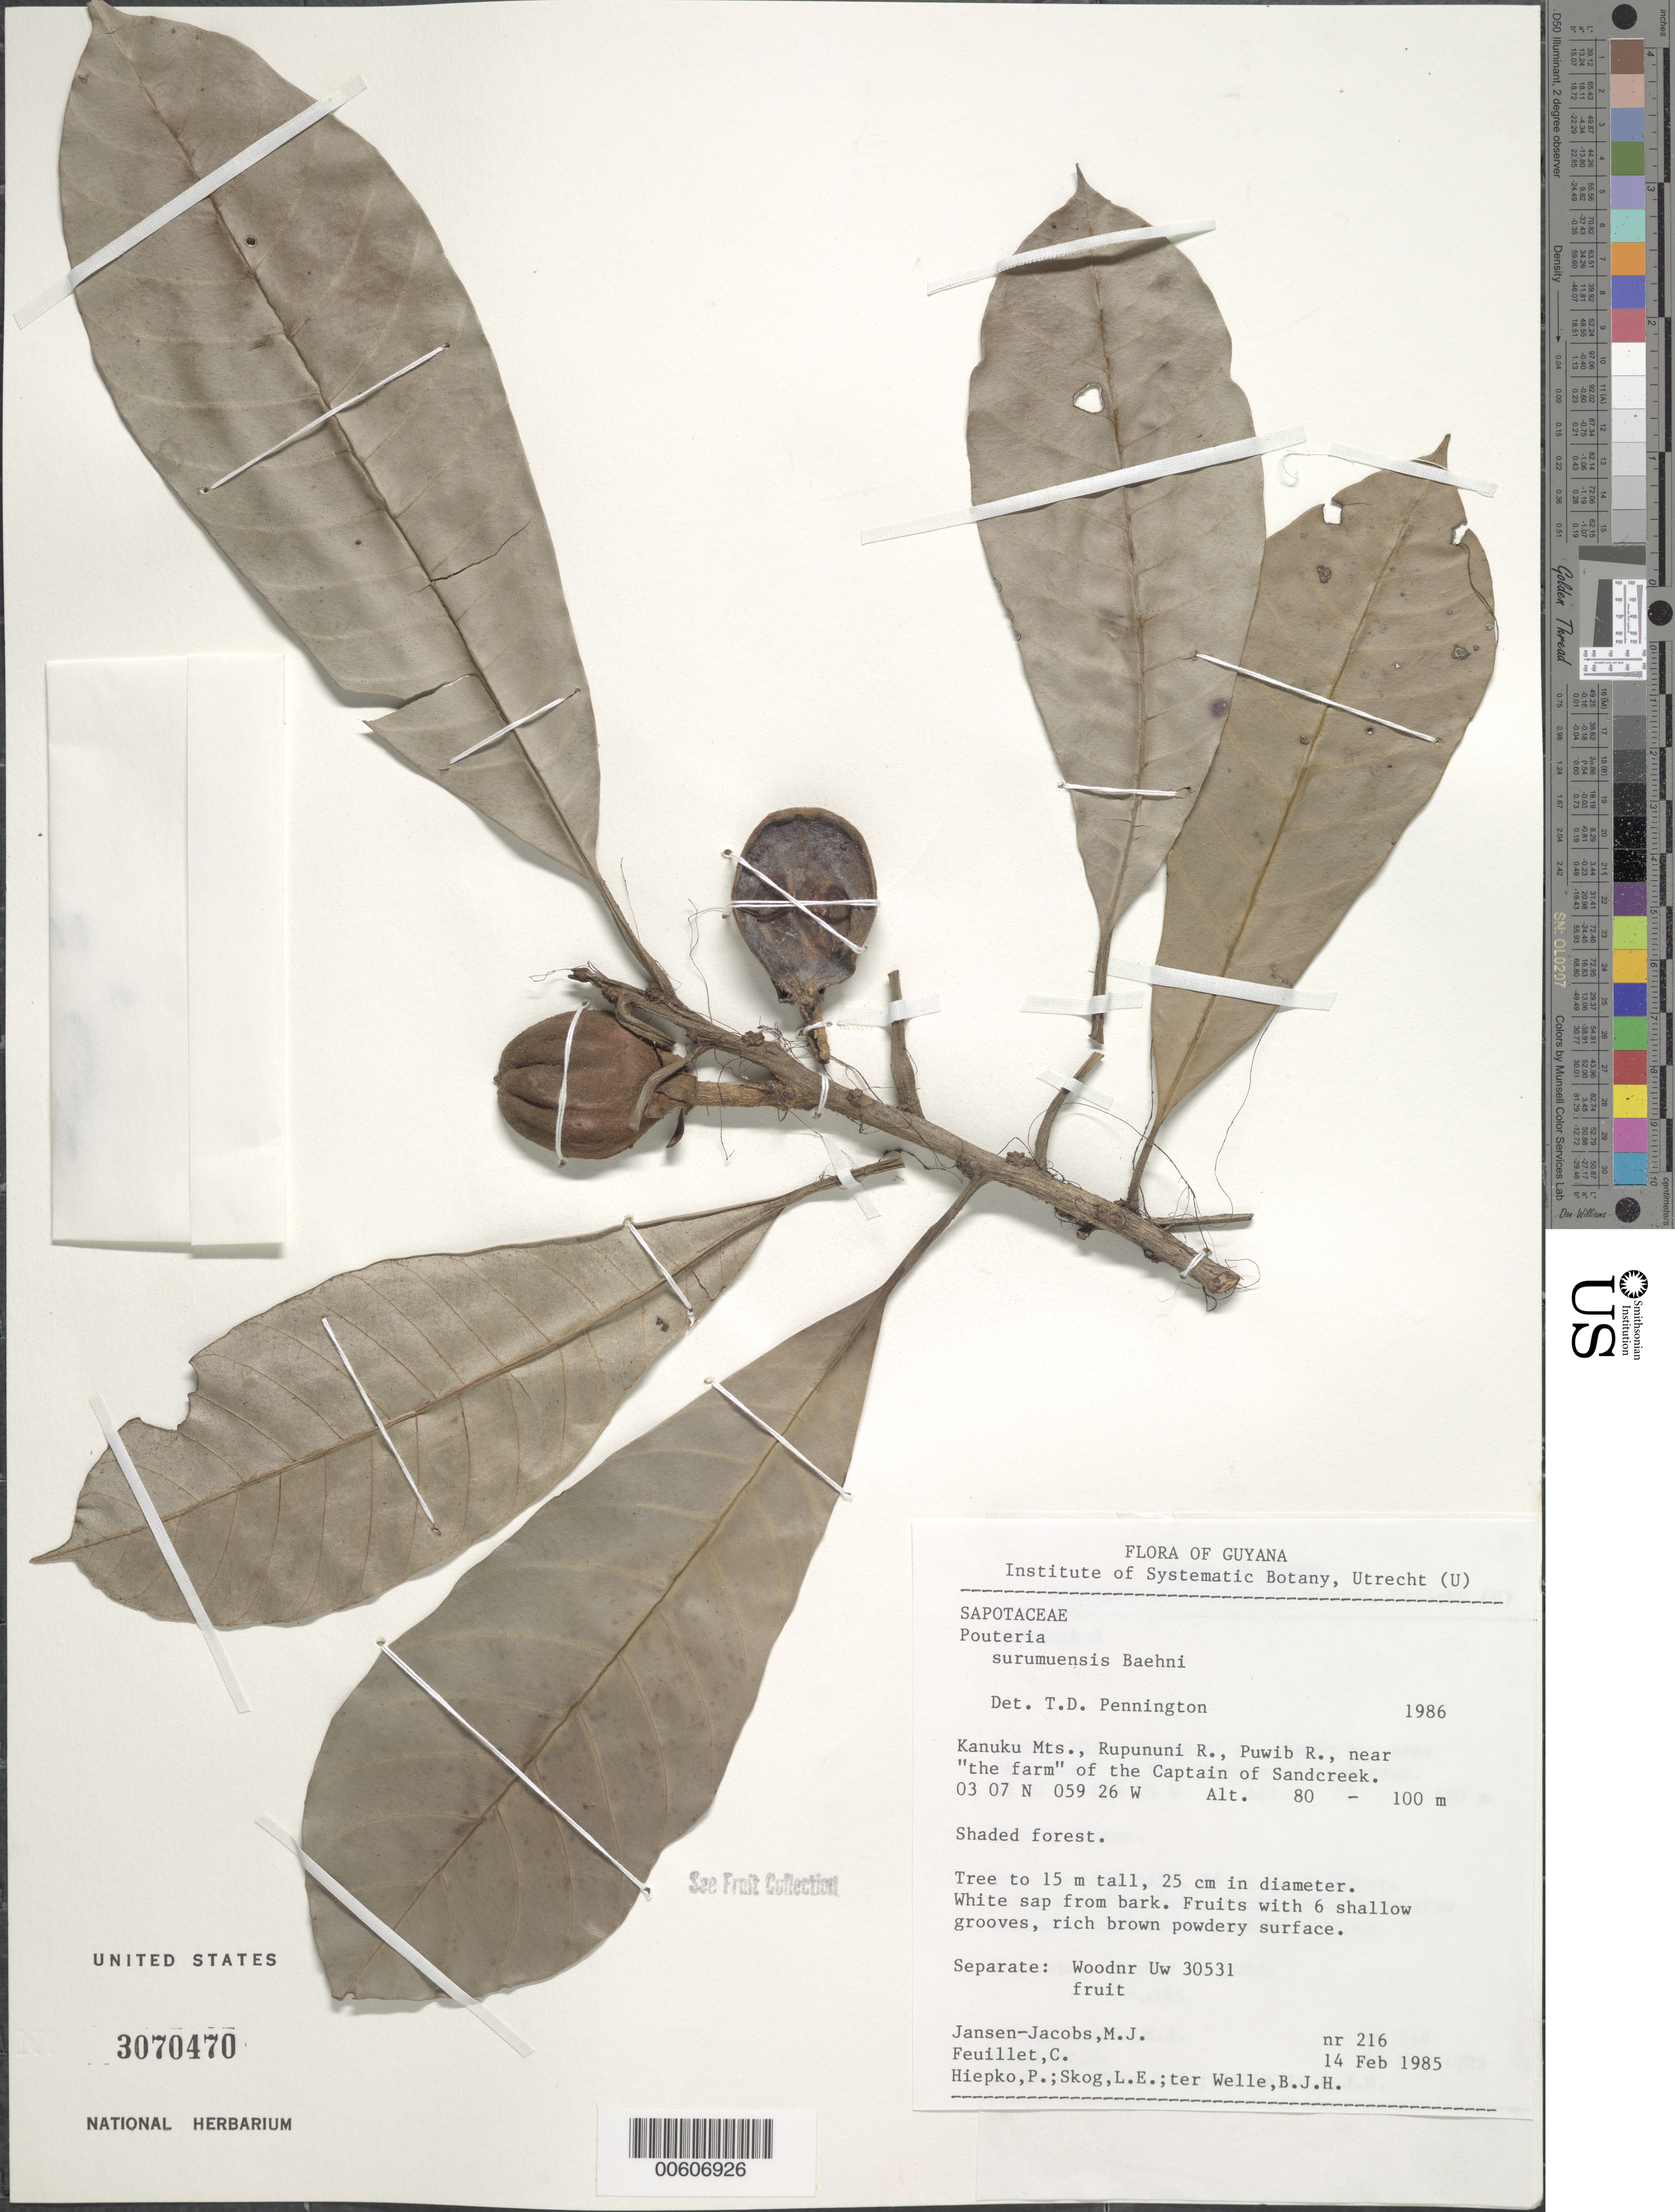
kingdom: Plantae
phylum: Tracheophyta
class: Magnoliopsida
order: Ericales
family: Sapotaceae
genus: Pouteria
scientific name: Pouteria surumuensis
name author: Baehni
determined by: Pennington, T. D., (K)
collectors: M. J. Jansen-Jacobs, C. Feuillet, P. H. Hiepko, L. E. Skog & B. Welle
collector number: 216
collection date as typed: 14-Feb-85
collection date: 1985-02-14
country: Guyana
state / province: U. Takutu-U. Essequibo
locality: Kanuku Mts., Rupununi R., Puwib R. near "the farm" of the Captain of Sandcreek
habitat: Shaded forest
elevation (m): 80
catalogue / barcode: US 3070470